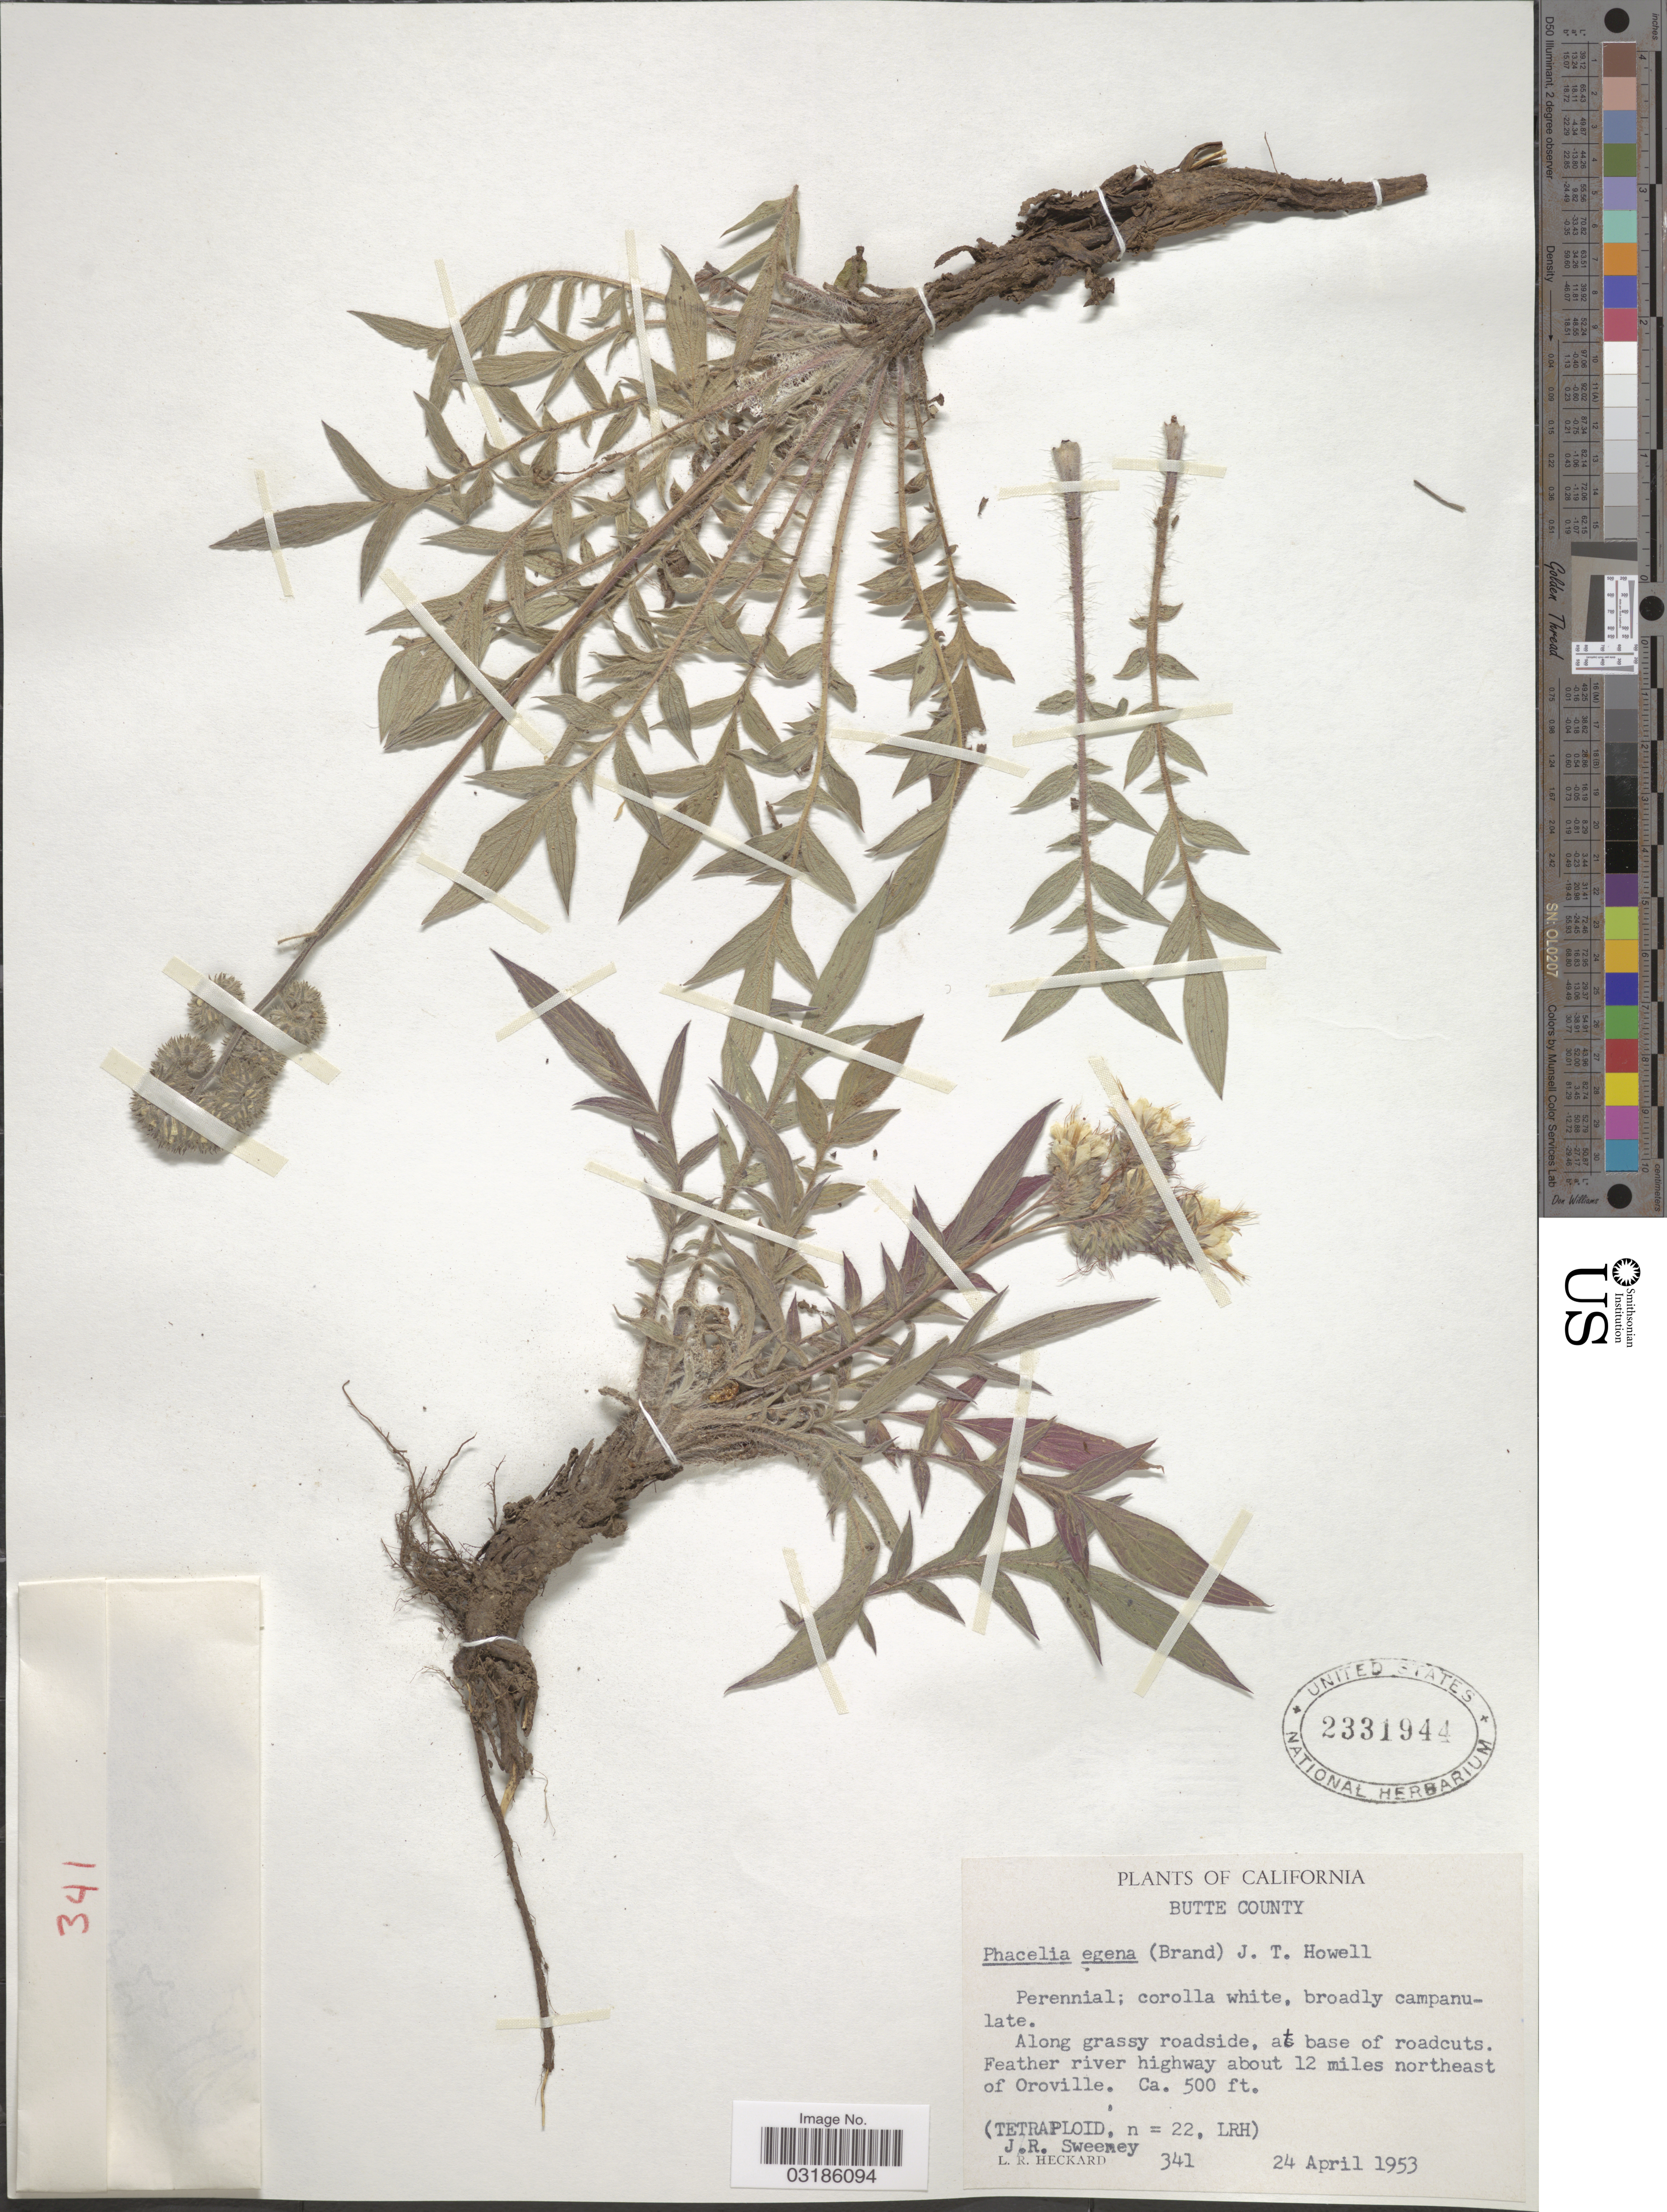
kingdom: Plantae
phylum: Tracheophyta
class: Magnoliopsida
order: Boraginales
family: Hydrophyllaceae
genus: Phacelia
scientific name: Phacelia egena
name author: (Brand) Howell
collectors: J. Sweeney & L. R. Heckard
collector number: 341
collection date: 1953-04-24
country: United States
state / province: California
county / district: Butte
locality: Butte County. Along grassy roadside, at base of roadcuts. Feather river highway about 12 miles northeast of Oroville.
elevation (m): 152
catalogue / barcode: US 2331944